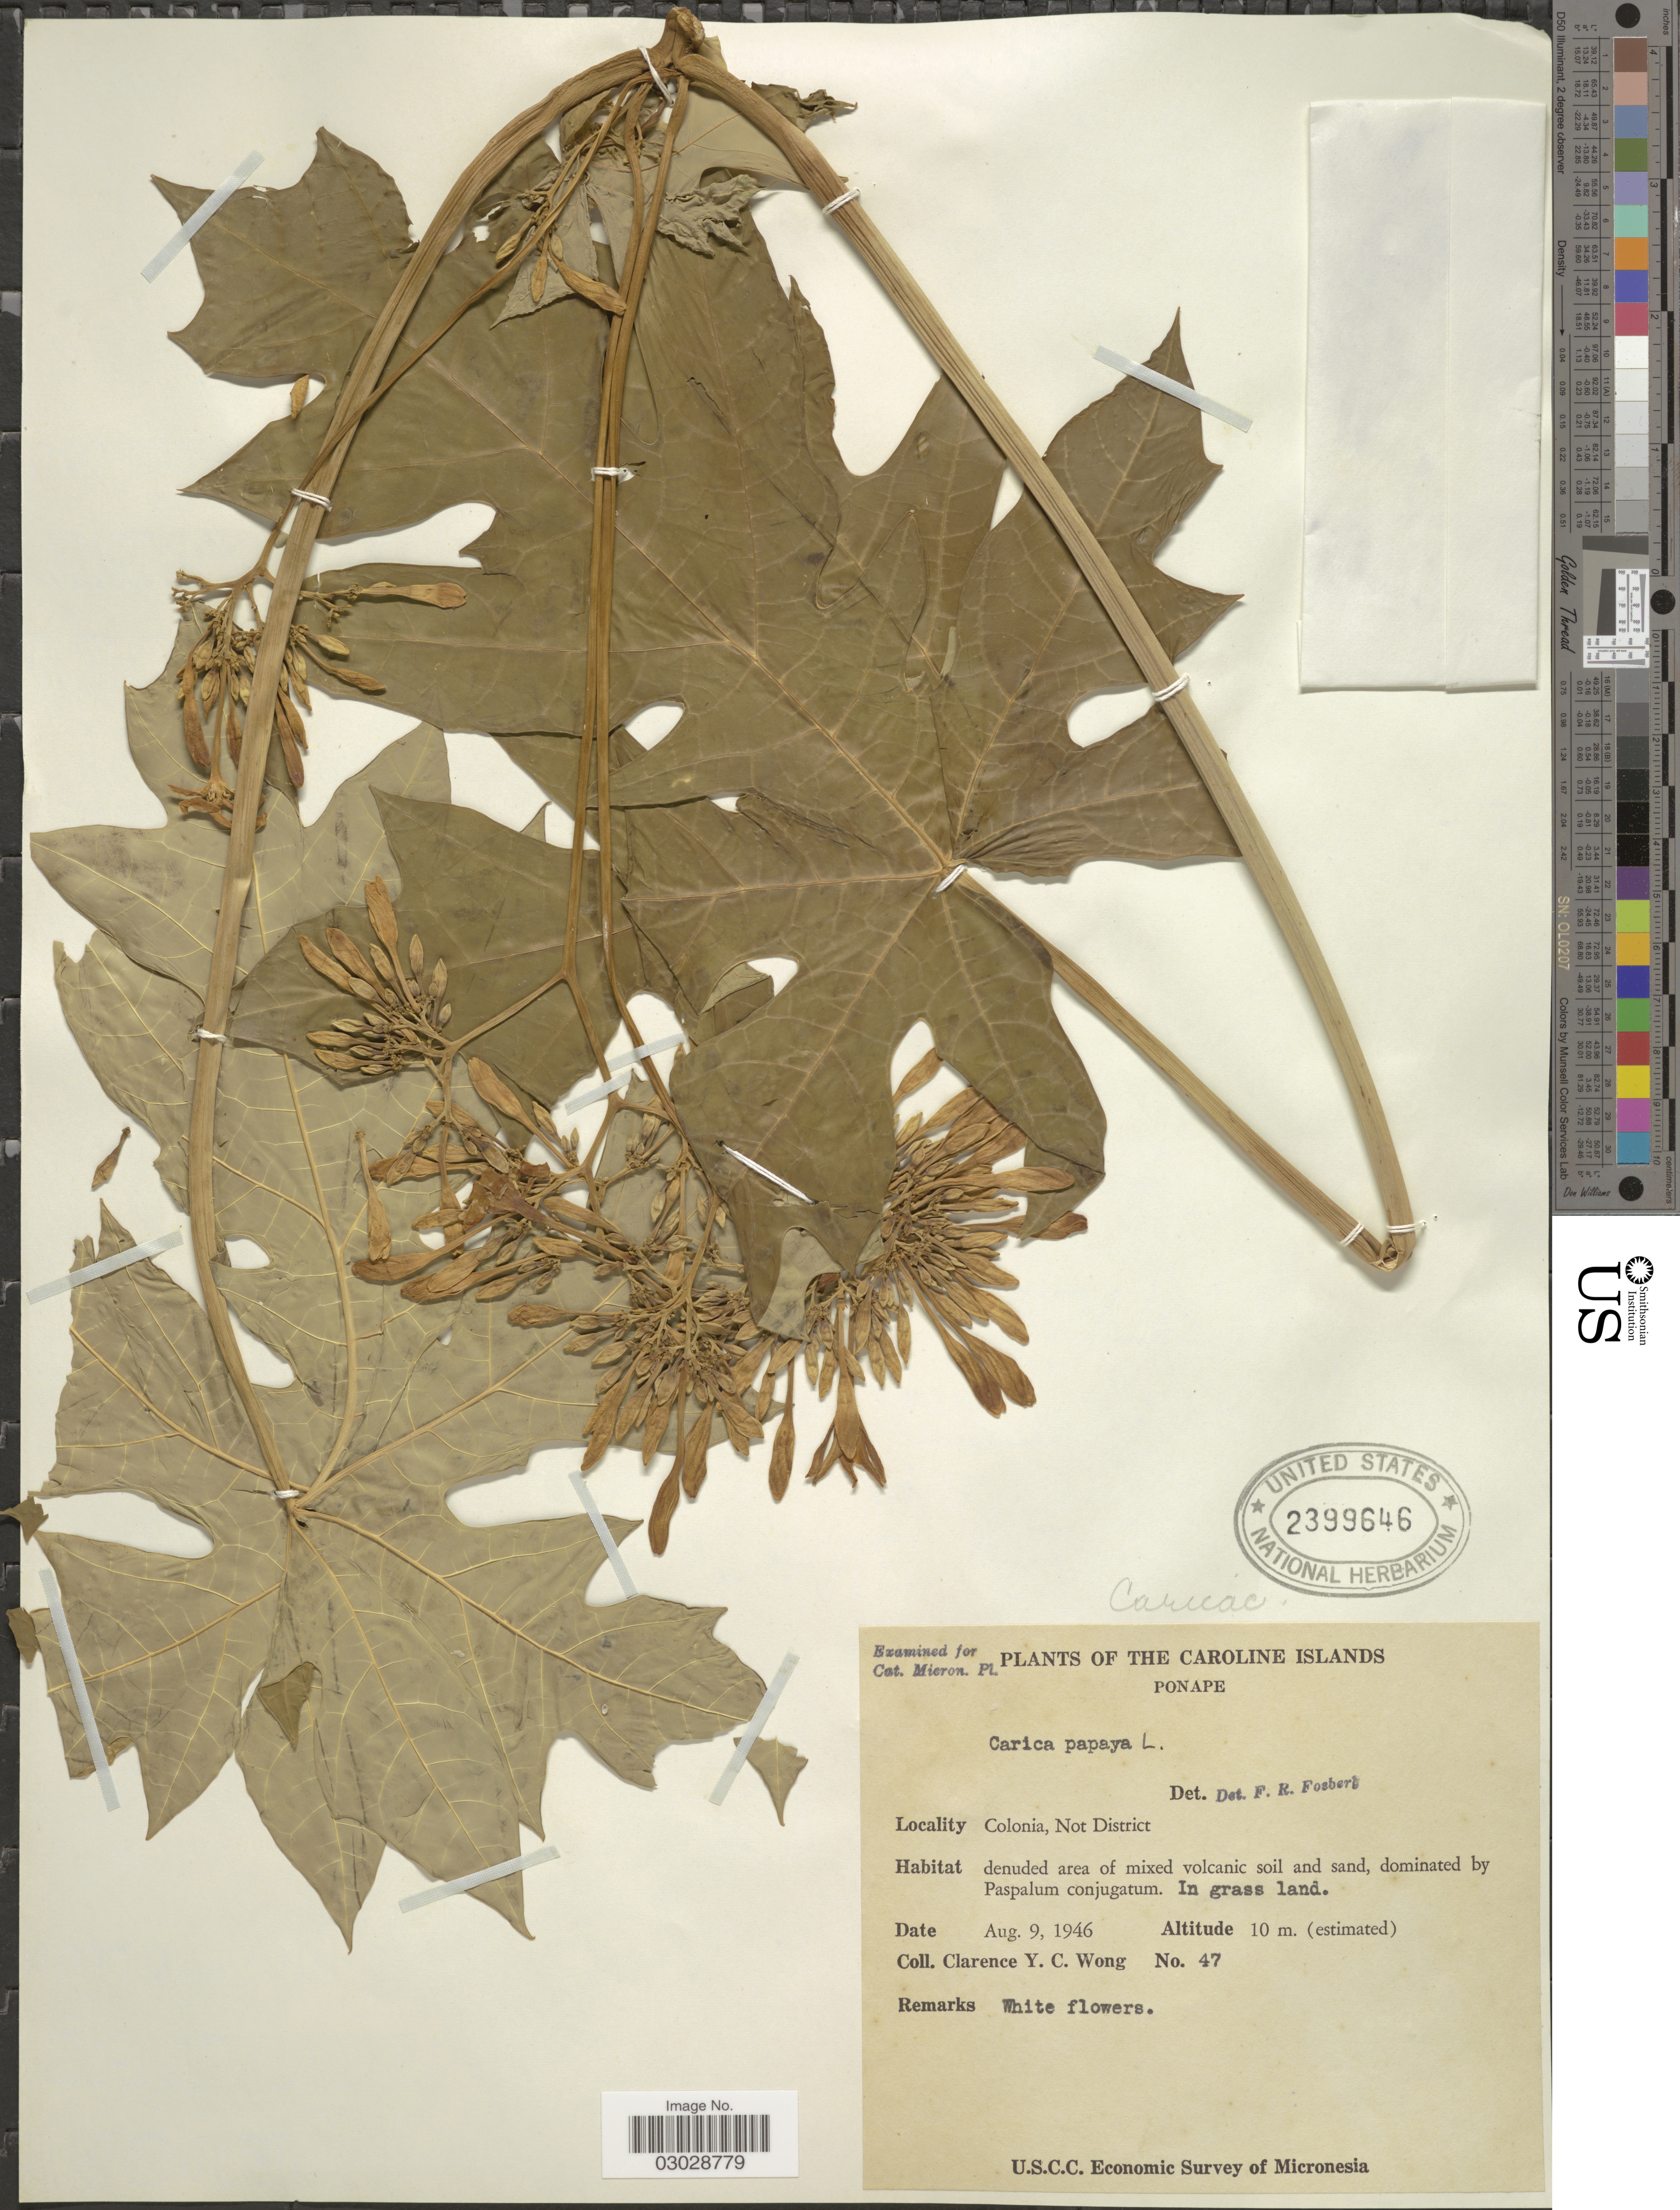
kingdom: Plantae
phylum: Tracheophyta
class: Magnoliopsida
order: Brassicales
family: Caricaceae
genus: Carica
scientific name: Carica papaya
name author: L.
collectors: C. Y. C. Wong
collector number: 47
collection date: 1946-08-09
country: Micronesia, Federated States of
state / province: Pohnpei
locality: The Caroline Islands. Ponape. Colonia, Not District.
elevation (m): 10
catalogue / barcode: US 2399646